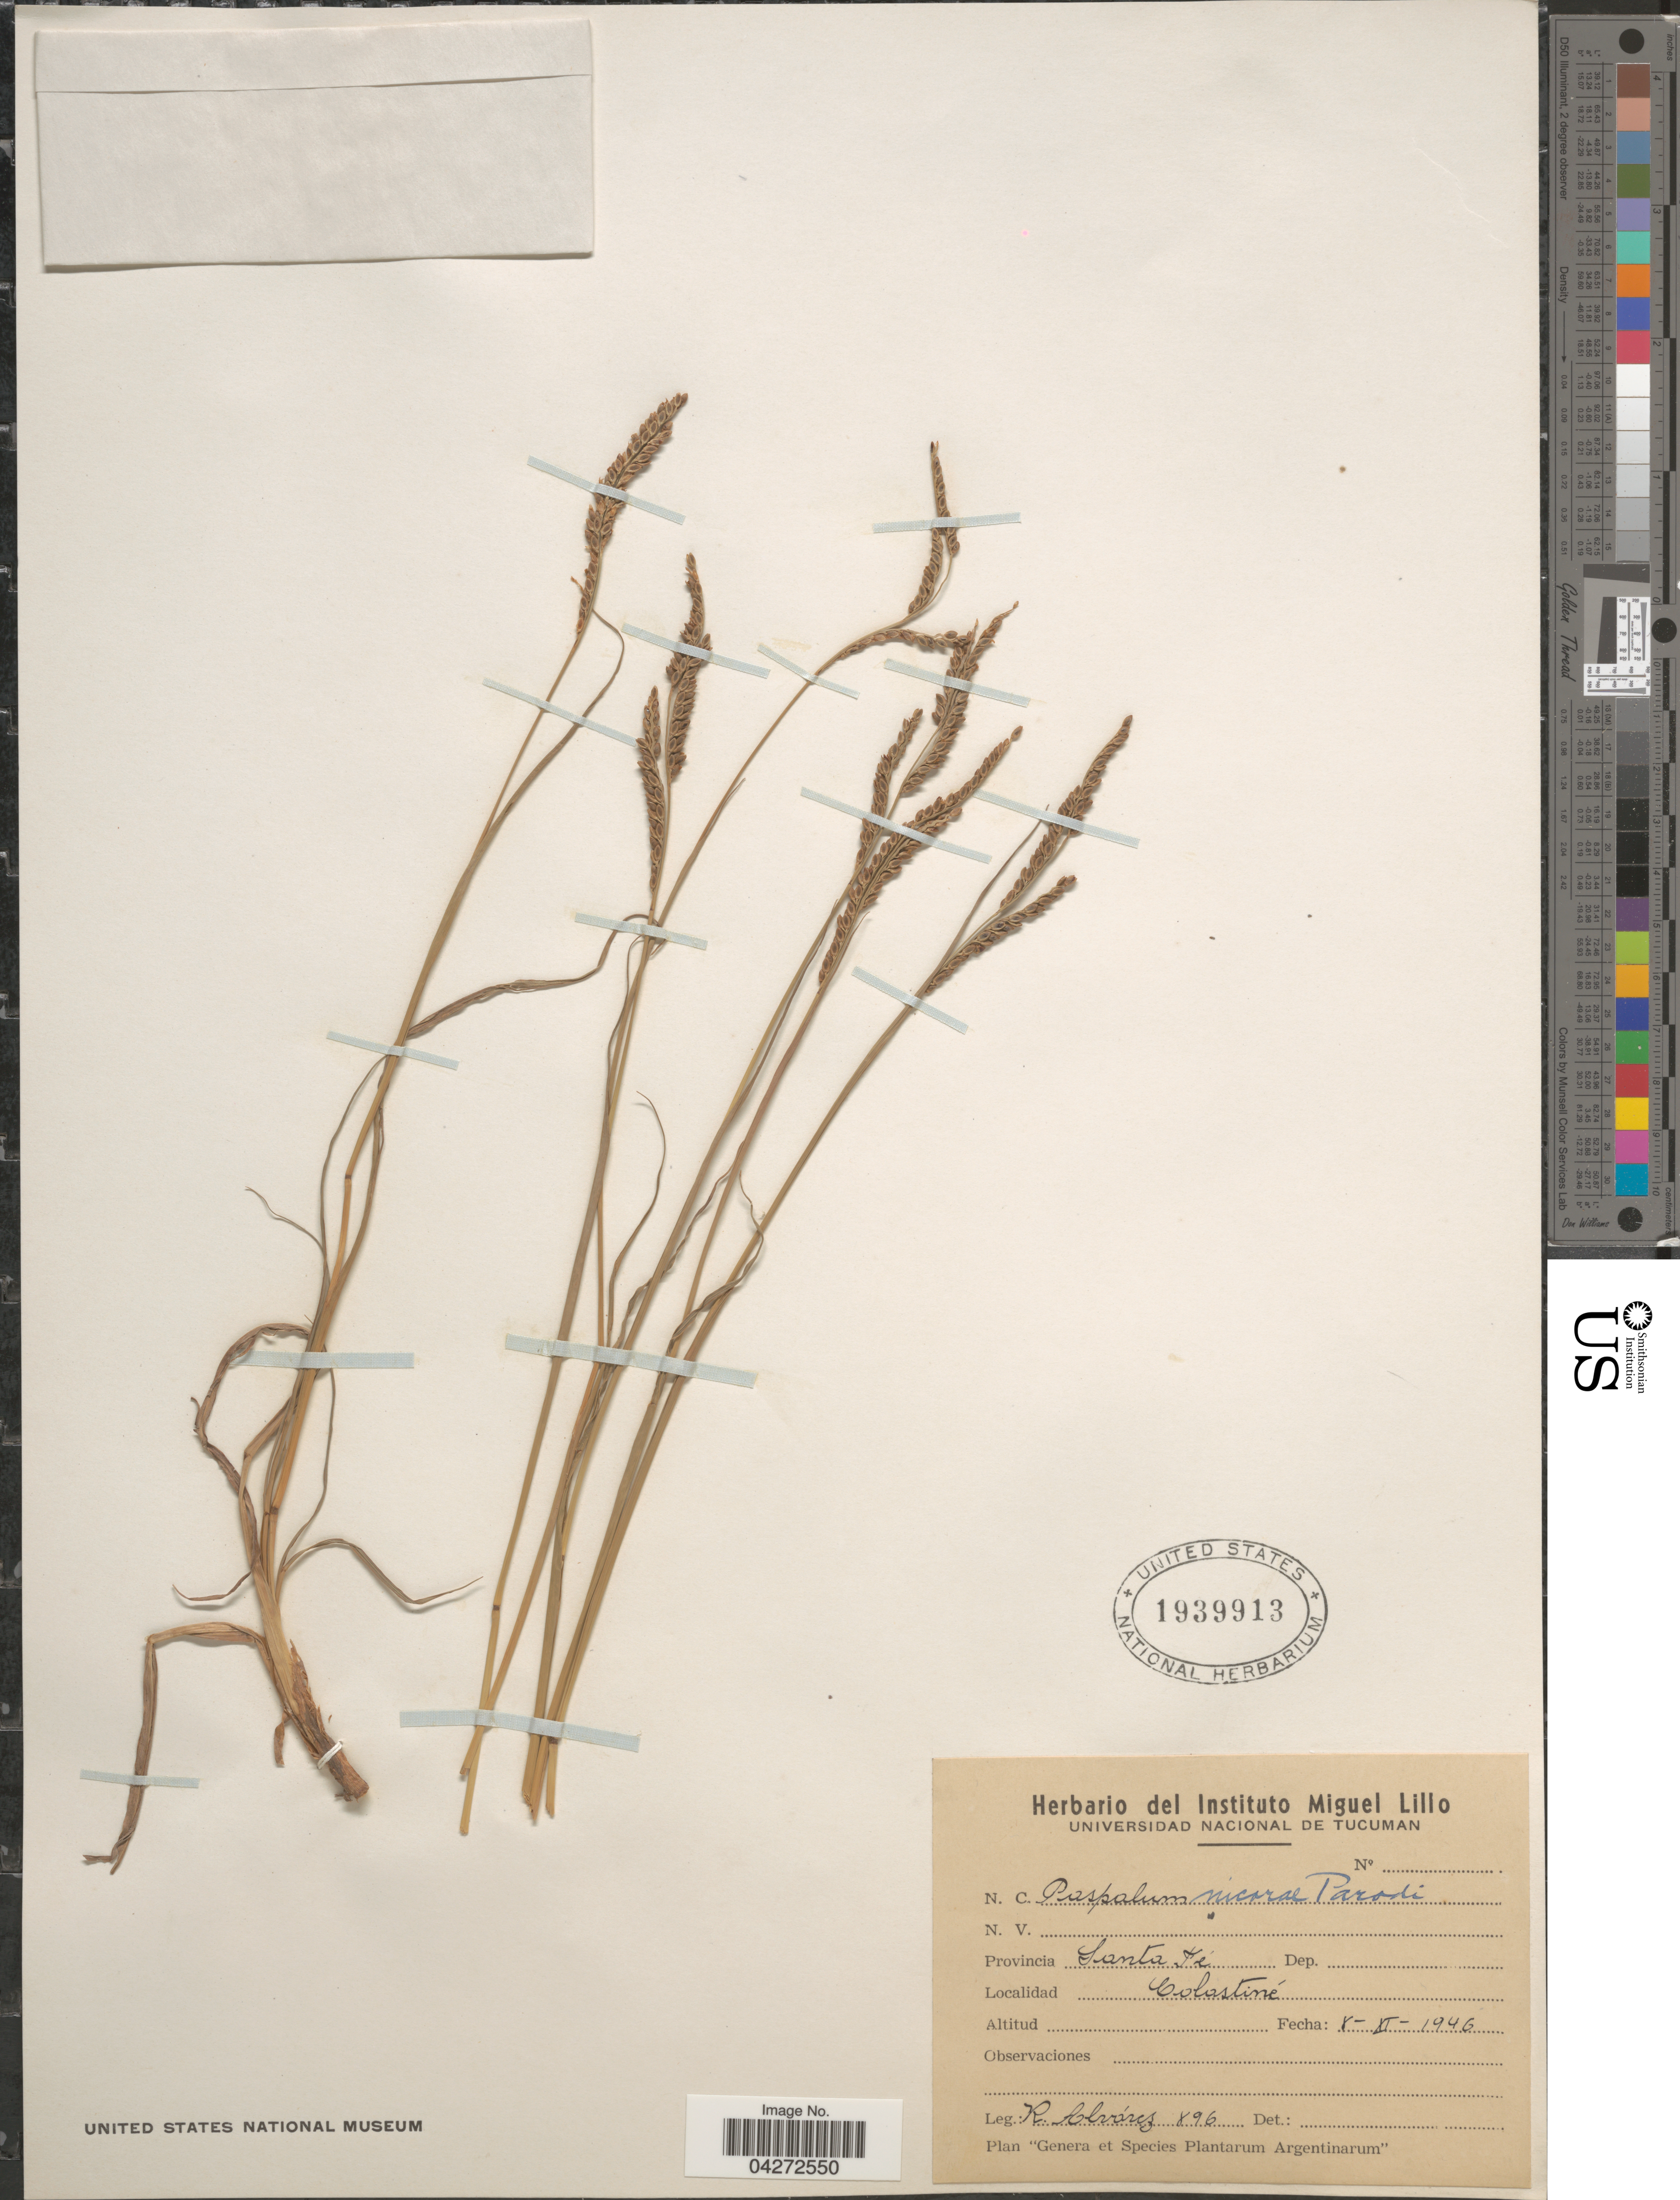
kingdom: Plantae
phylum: Tracheophyta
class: Liliopsida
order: Poales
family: Poaceae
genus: Paspalum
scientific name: Paspalum nicorae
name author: Parodi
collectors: R. Alvares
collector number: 896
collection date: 1946-11-08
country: Argentina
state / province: Santa Fe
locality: Colastiné.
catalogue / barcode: US 1939913